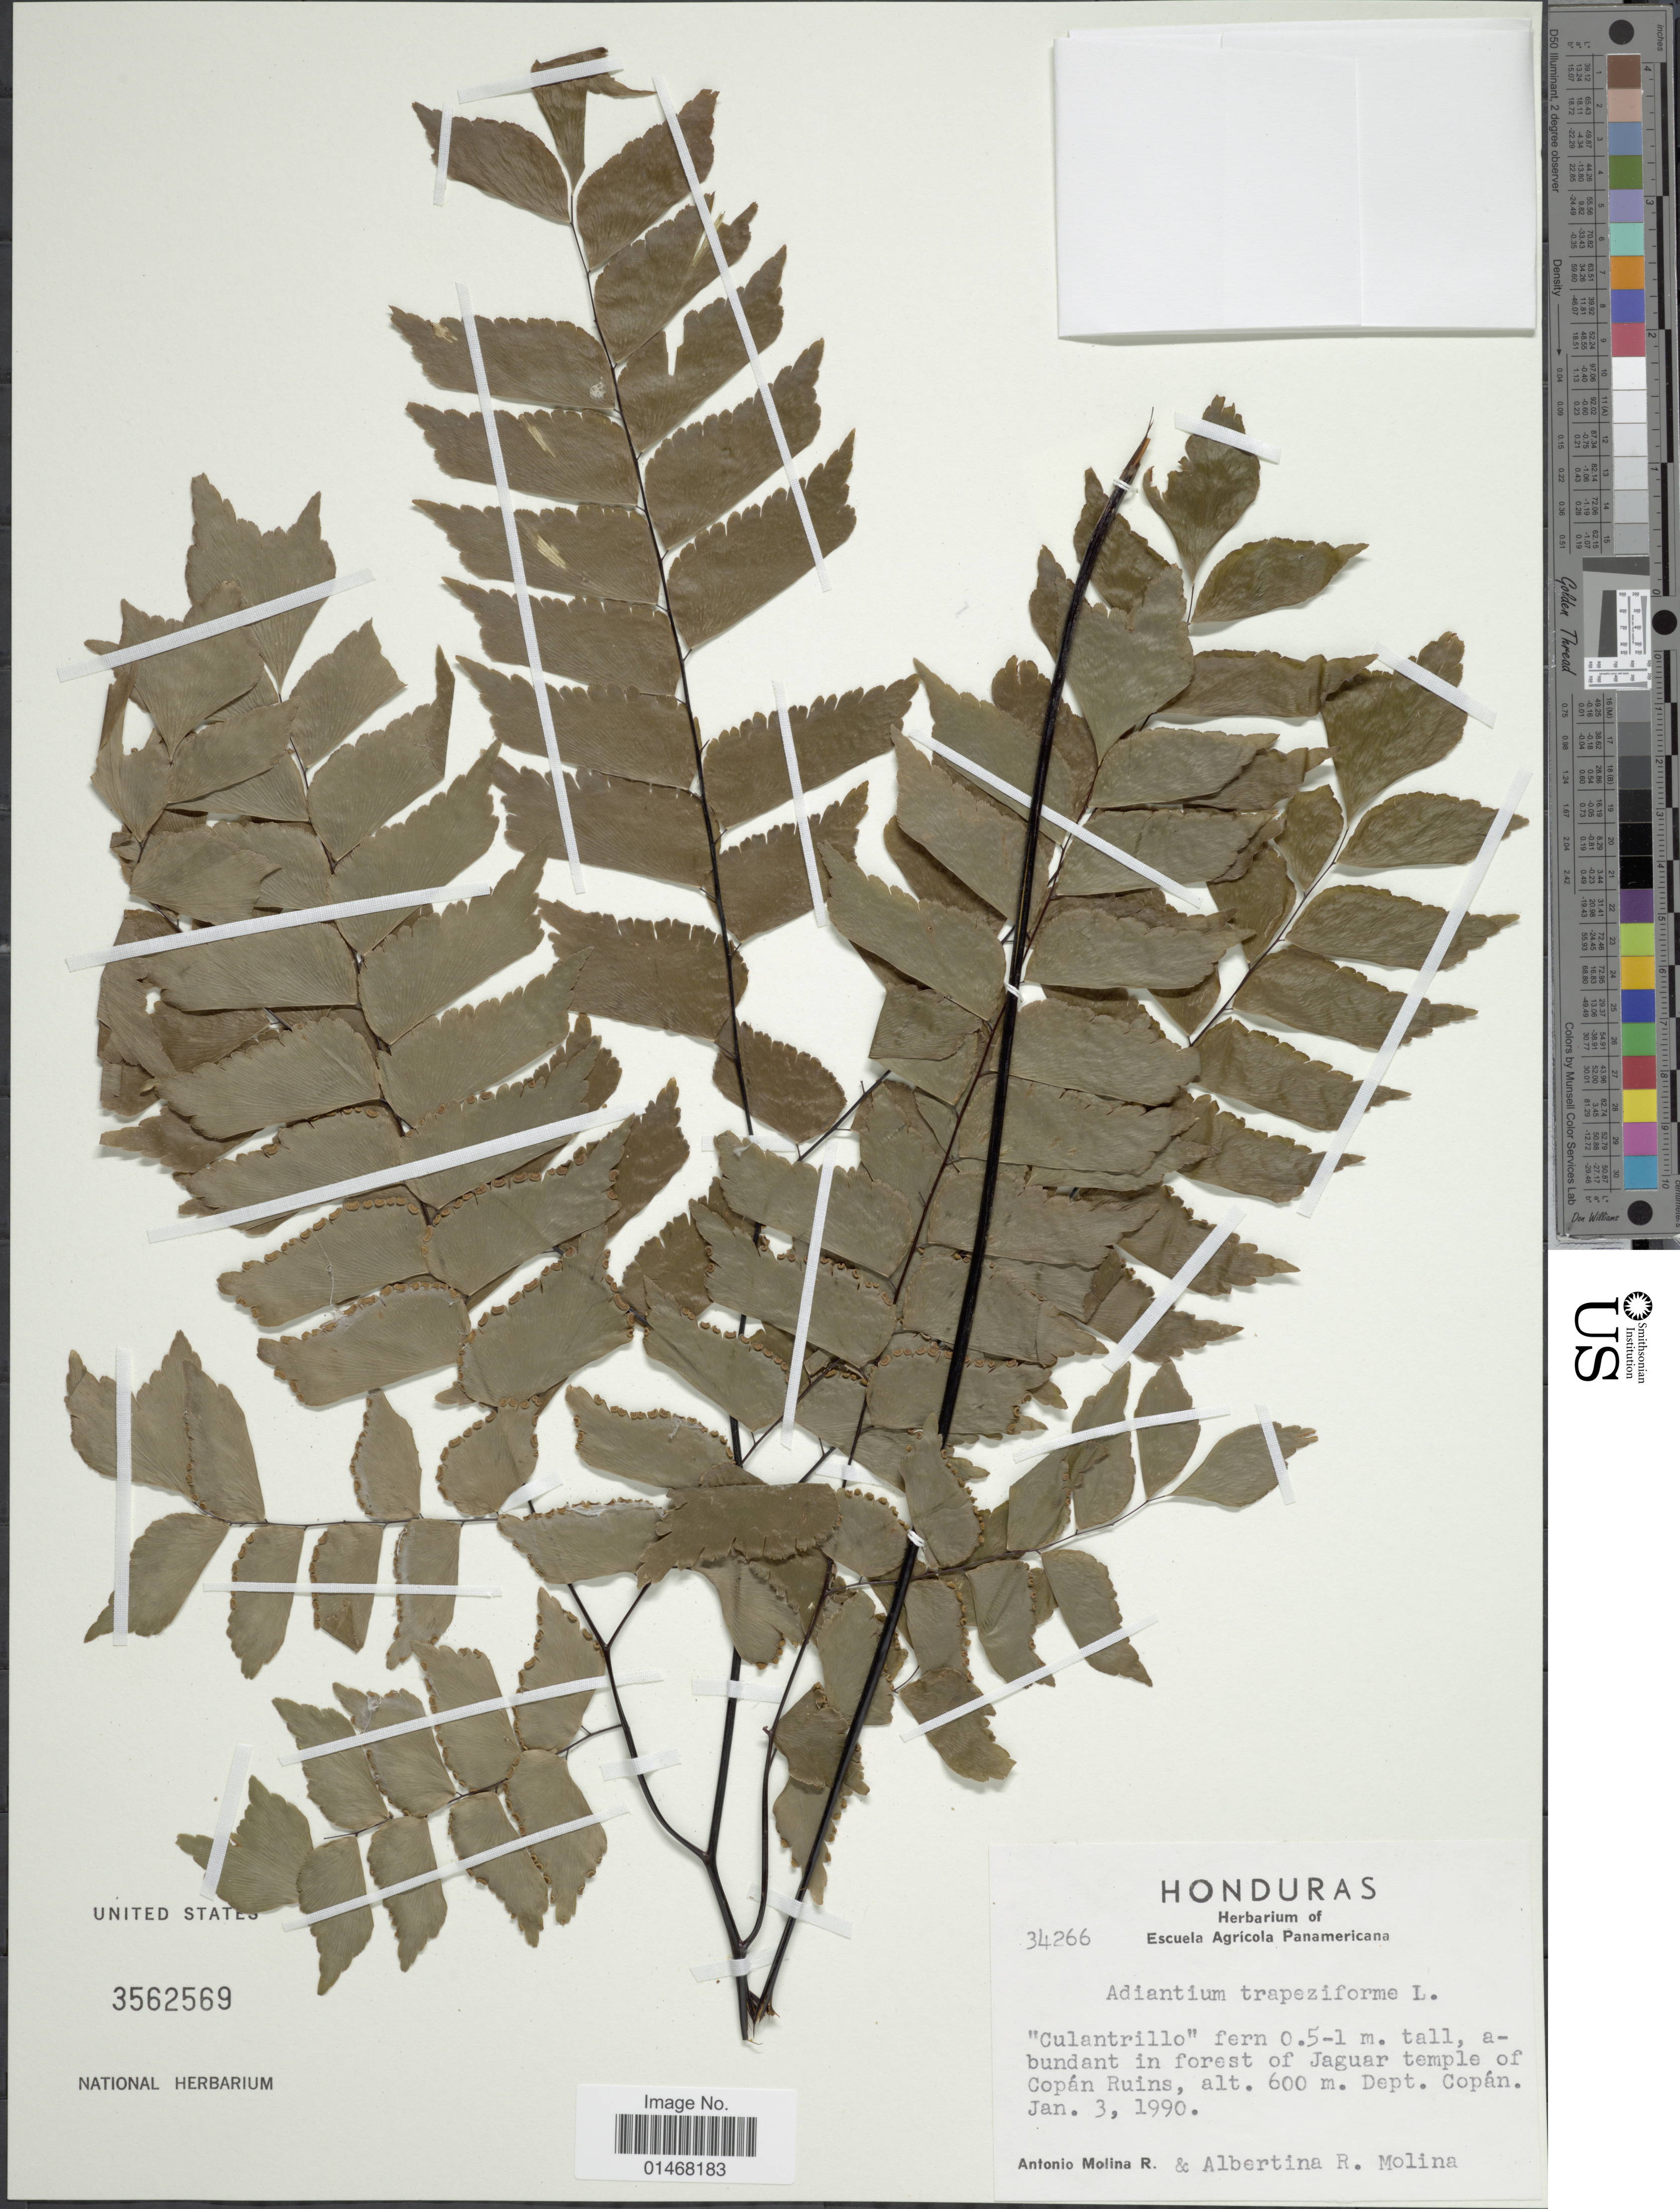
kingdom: Plantae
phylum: Tracheophyta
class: Polypodiopsida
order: Polypodiales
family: Pteridaceae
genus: Adiantum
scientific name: Adiantum trapeziforme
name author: L.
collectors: A. Molina R. & A. R. Molina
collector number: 34266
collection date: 1990-01-03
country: Honduras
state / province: Copán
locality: Abundant in forest of Jaguar temple of Copán Ruins, Dept. Copán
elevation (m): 600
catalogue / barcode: US 3562569